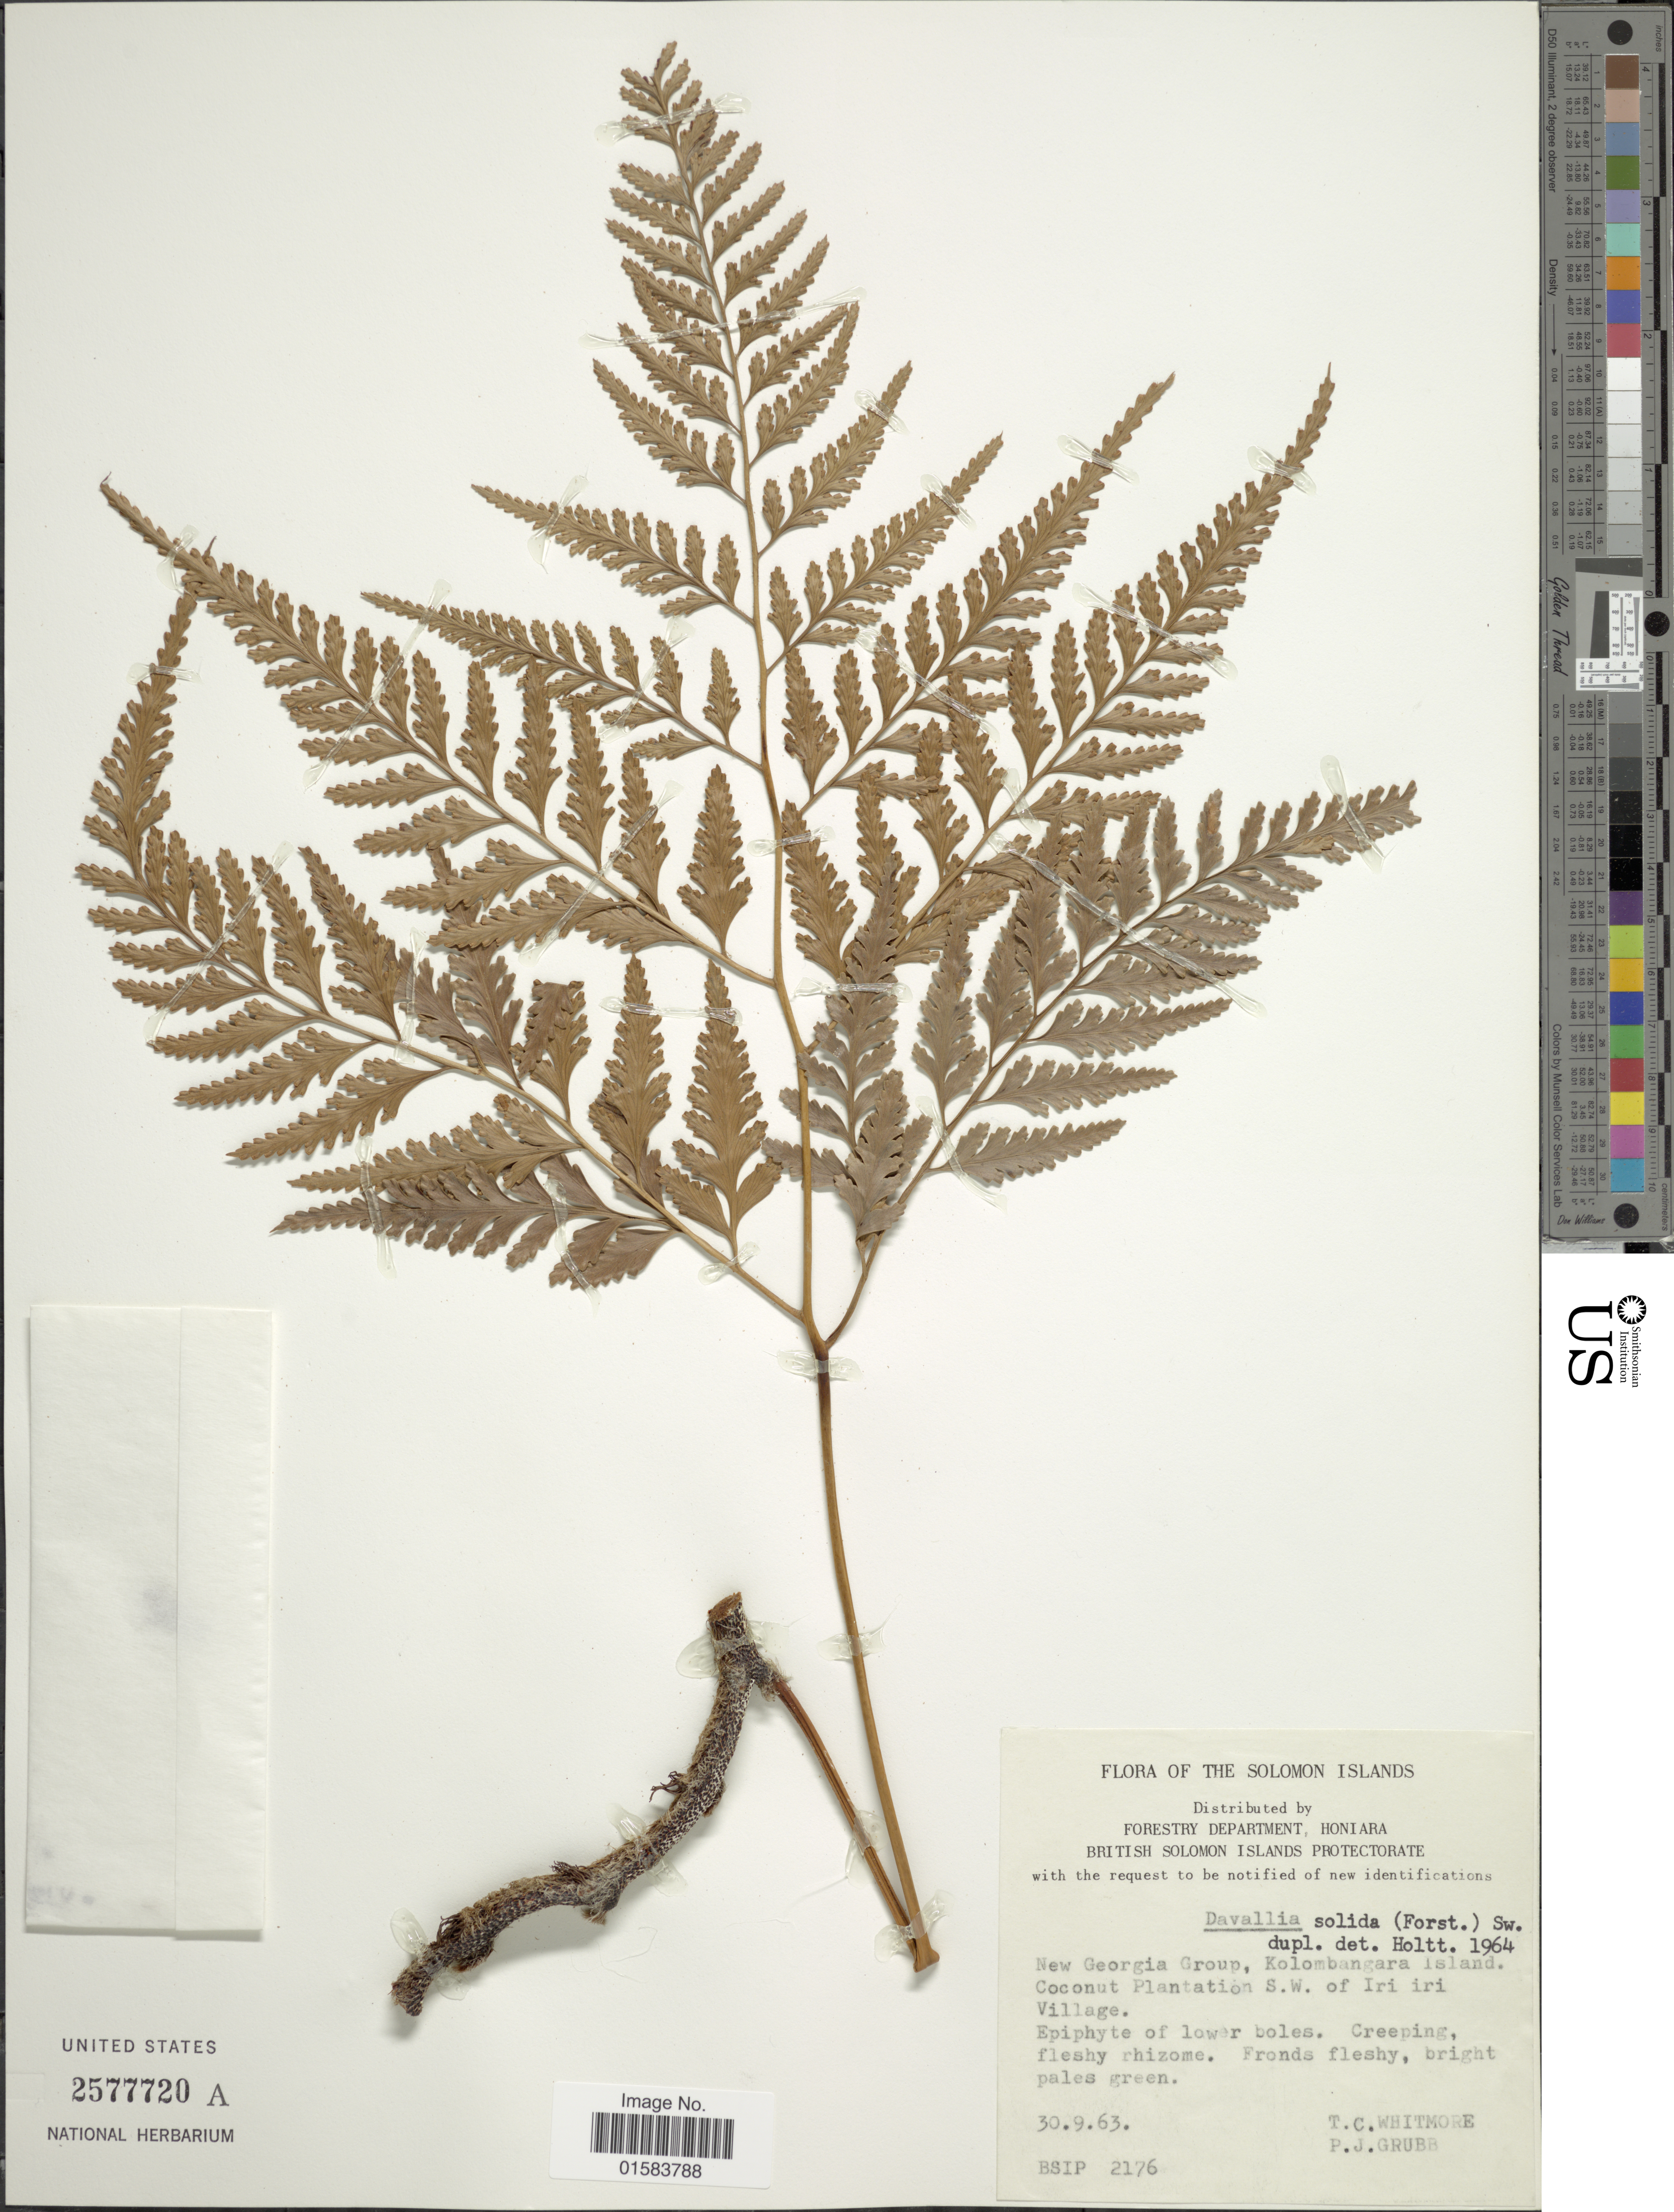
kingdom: Plantae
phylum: Tracheophyta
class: Polypodiopsida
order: Polypodiales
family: Davalliaceae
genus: Davallia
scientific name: Davallia solida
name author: (G. Forst.) Sw.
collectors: T. C. Whitmore & P. J. Grubb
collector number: BSIP 2176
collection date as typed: Transcribed d/m/y: 30/9/63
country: Solomon Islands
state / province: Solomon Islands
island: Kolombangara [Nduke]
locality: New Georgia Group, Kolombangara Island, Coconut Plantation S.W. of Iri Iri Village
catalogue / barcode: US 2577720A